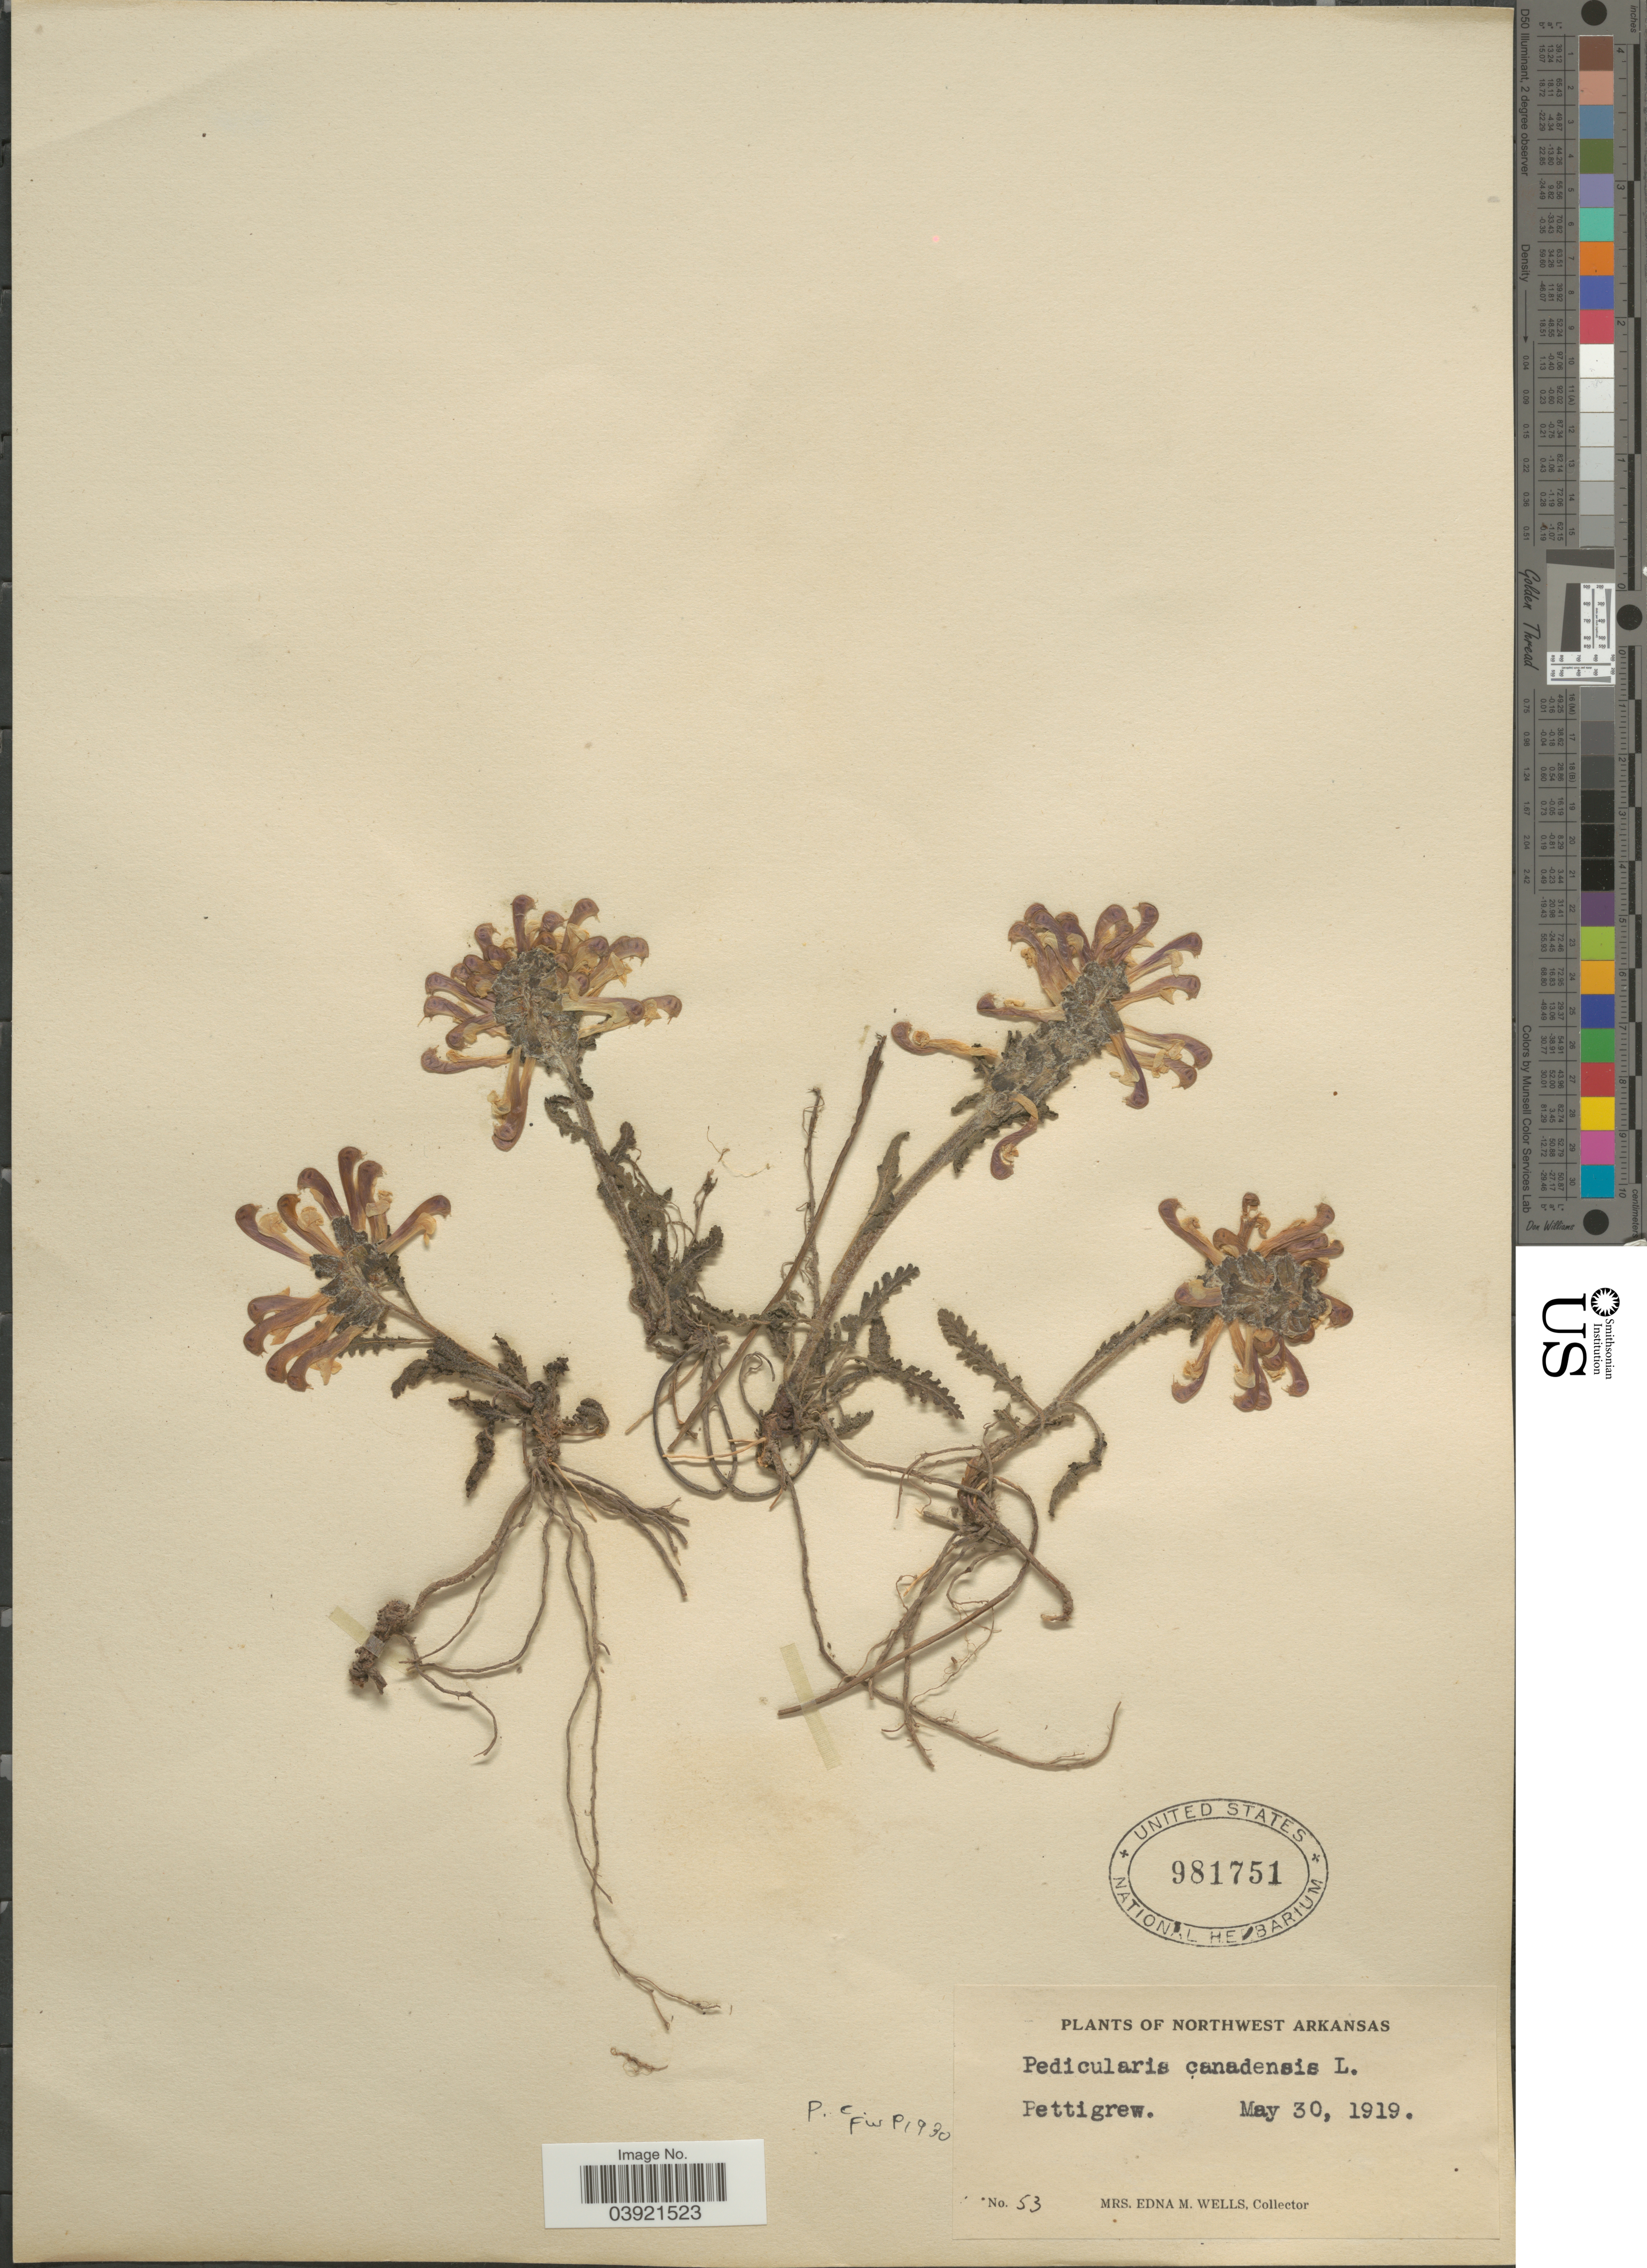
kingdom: Plantae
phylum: Tracheophyta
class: Magnoliopsida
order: Lamiales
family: Orobanchaceae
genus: Pedicularis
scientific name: Pedicularis canadensis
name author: L.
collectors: E. M. Wells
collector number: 53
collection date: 1919-05-30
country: United States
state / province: Arkansas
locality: Northwest Arkansas. Pettigrew.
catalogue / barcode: US 981751